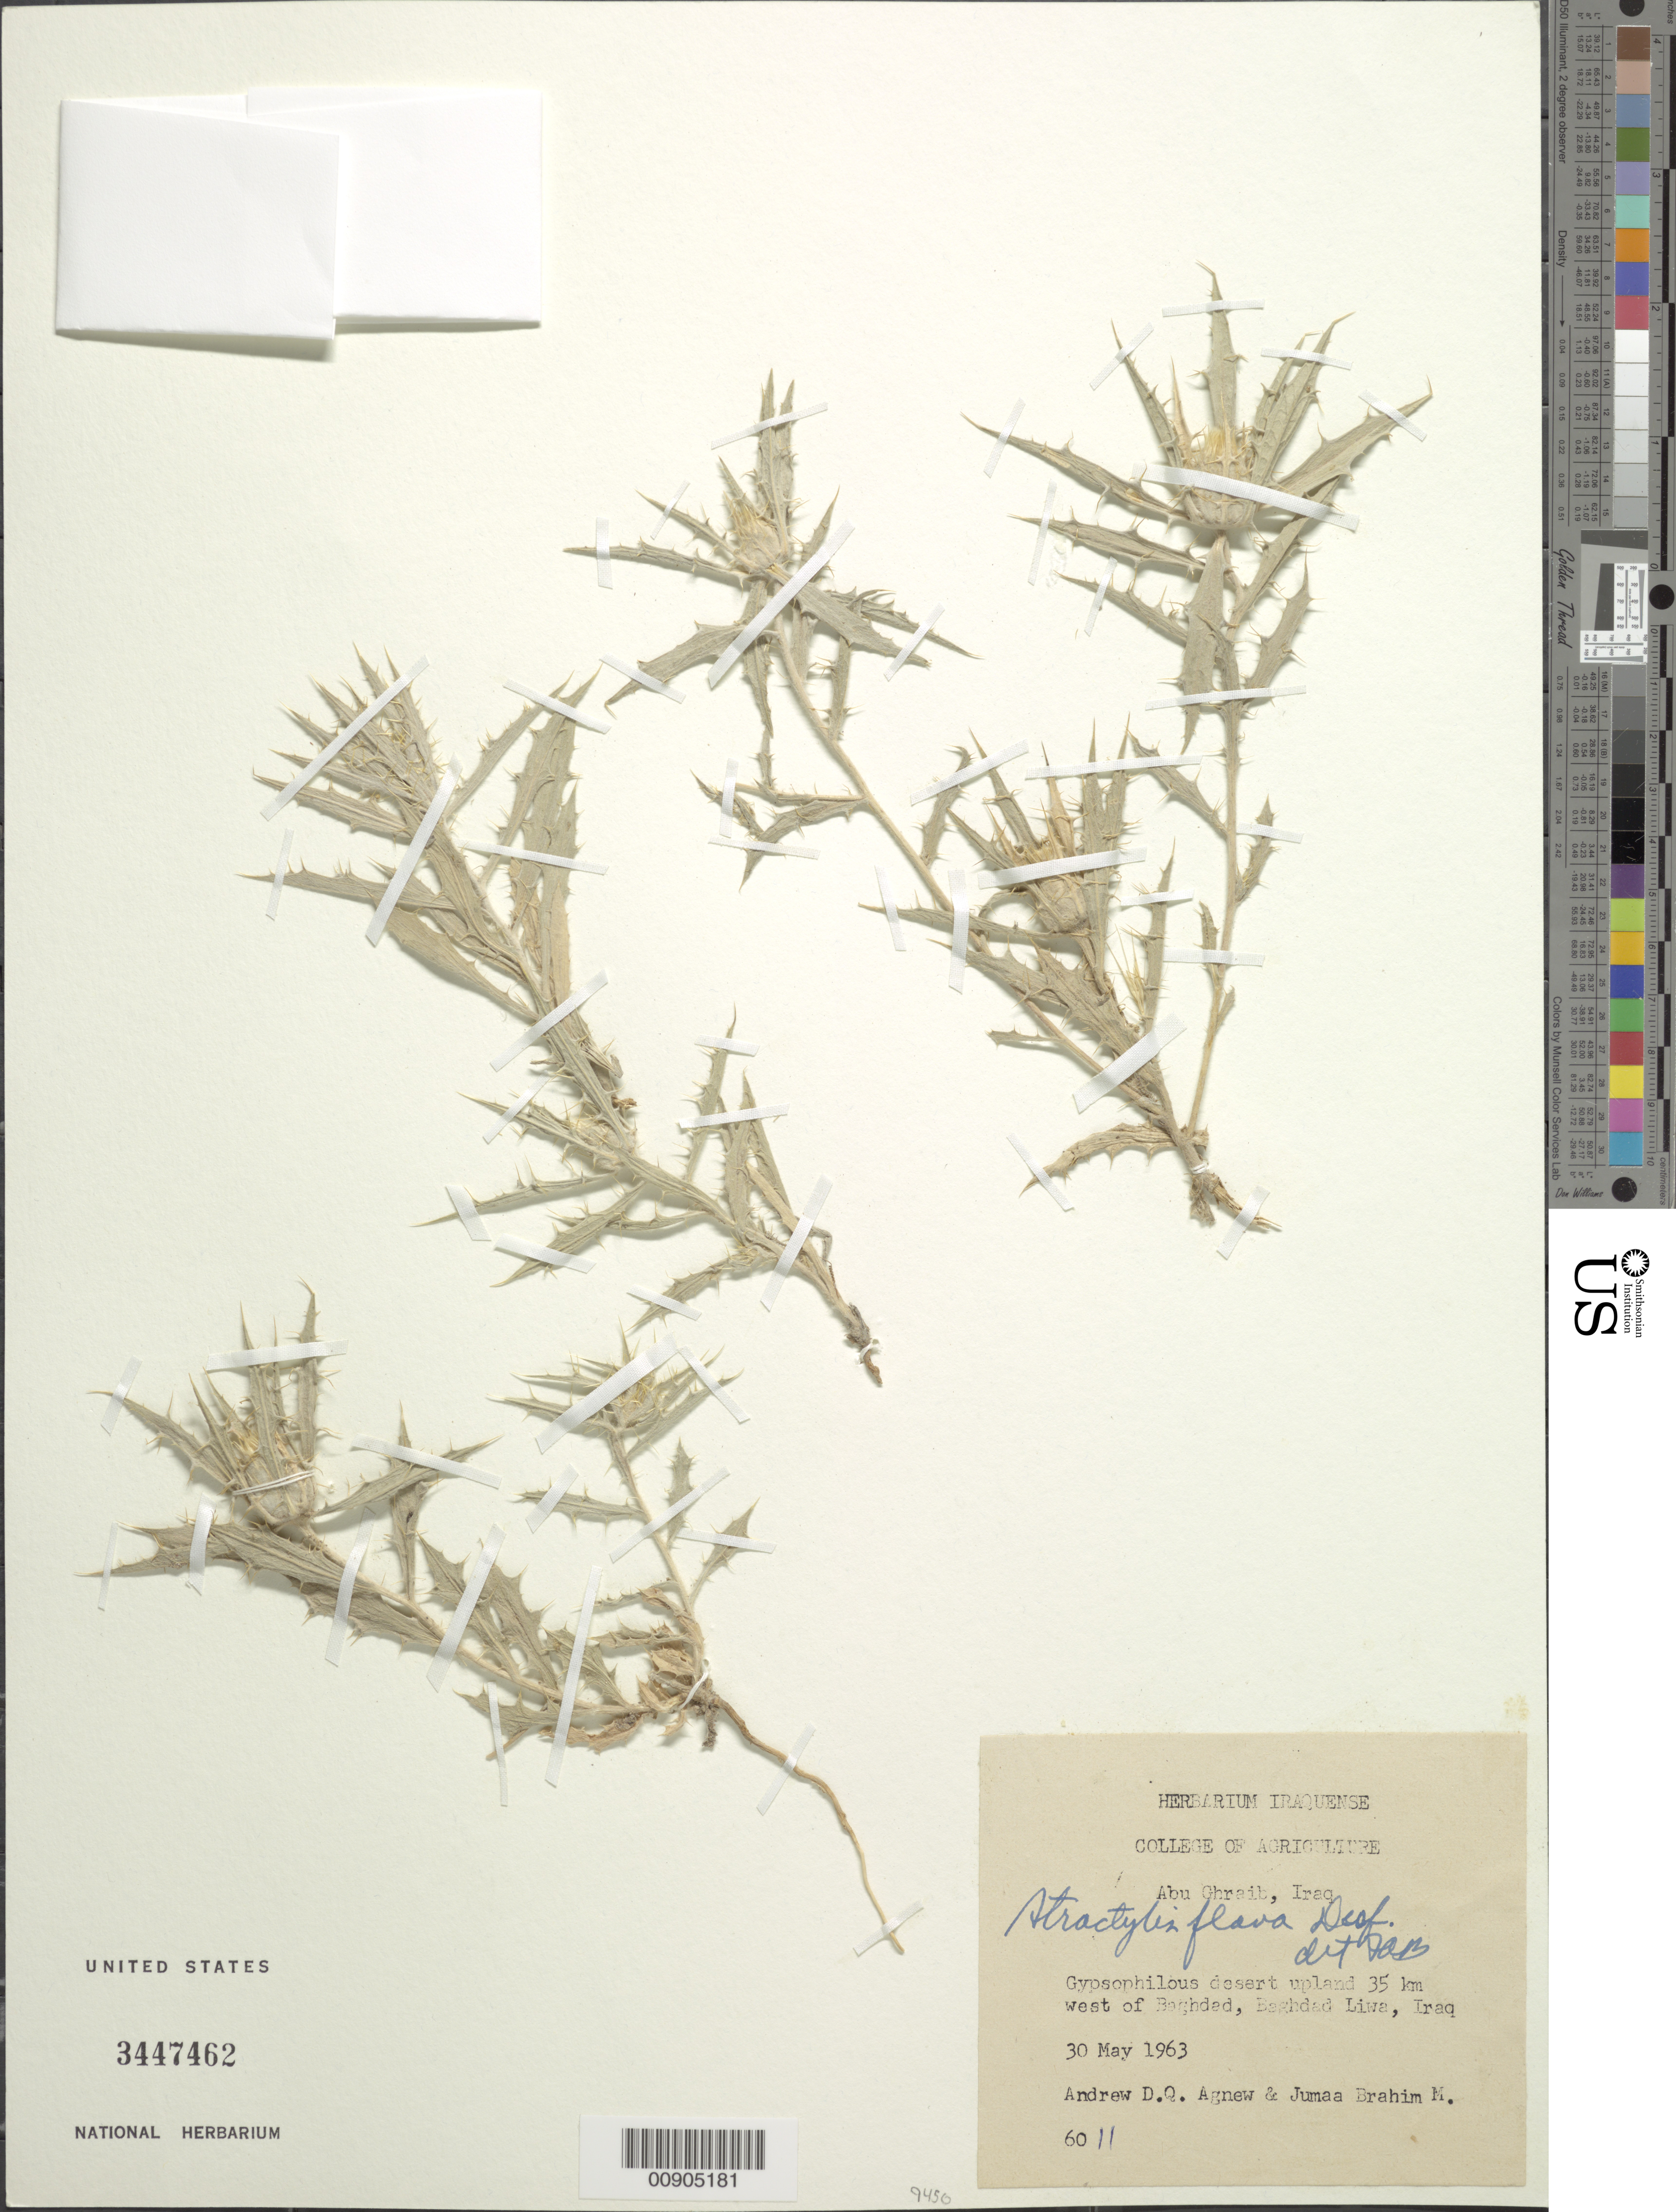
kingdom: Plantae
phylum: Tracheophyta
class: Magnoliopsida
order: Asterales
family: Asteraceae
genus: Atractylis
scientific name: Atractylis carduus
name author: (Forssk.) C. Chr.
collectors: A. D. Agnew & Brahim M., J.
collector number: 6011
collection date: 1963-05-30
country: Iraq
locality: Abu Ghraib, 35 km W of Baghdad, Baghdad Liwa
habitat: Gypsophilous desert upland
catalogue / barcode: US 3447462